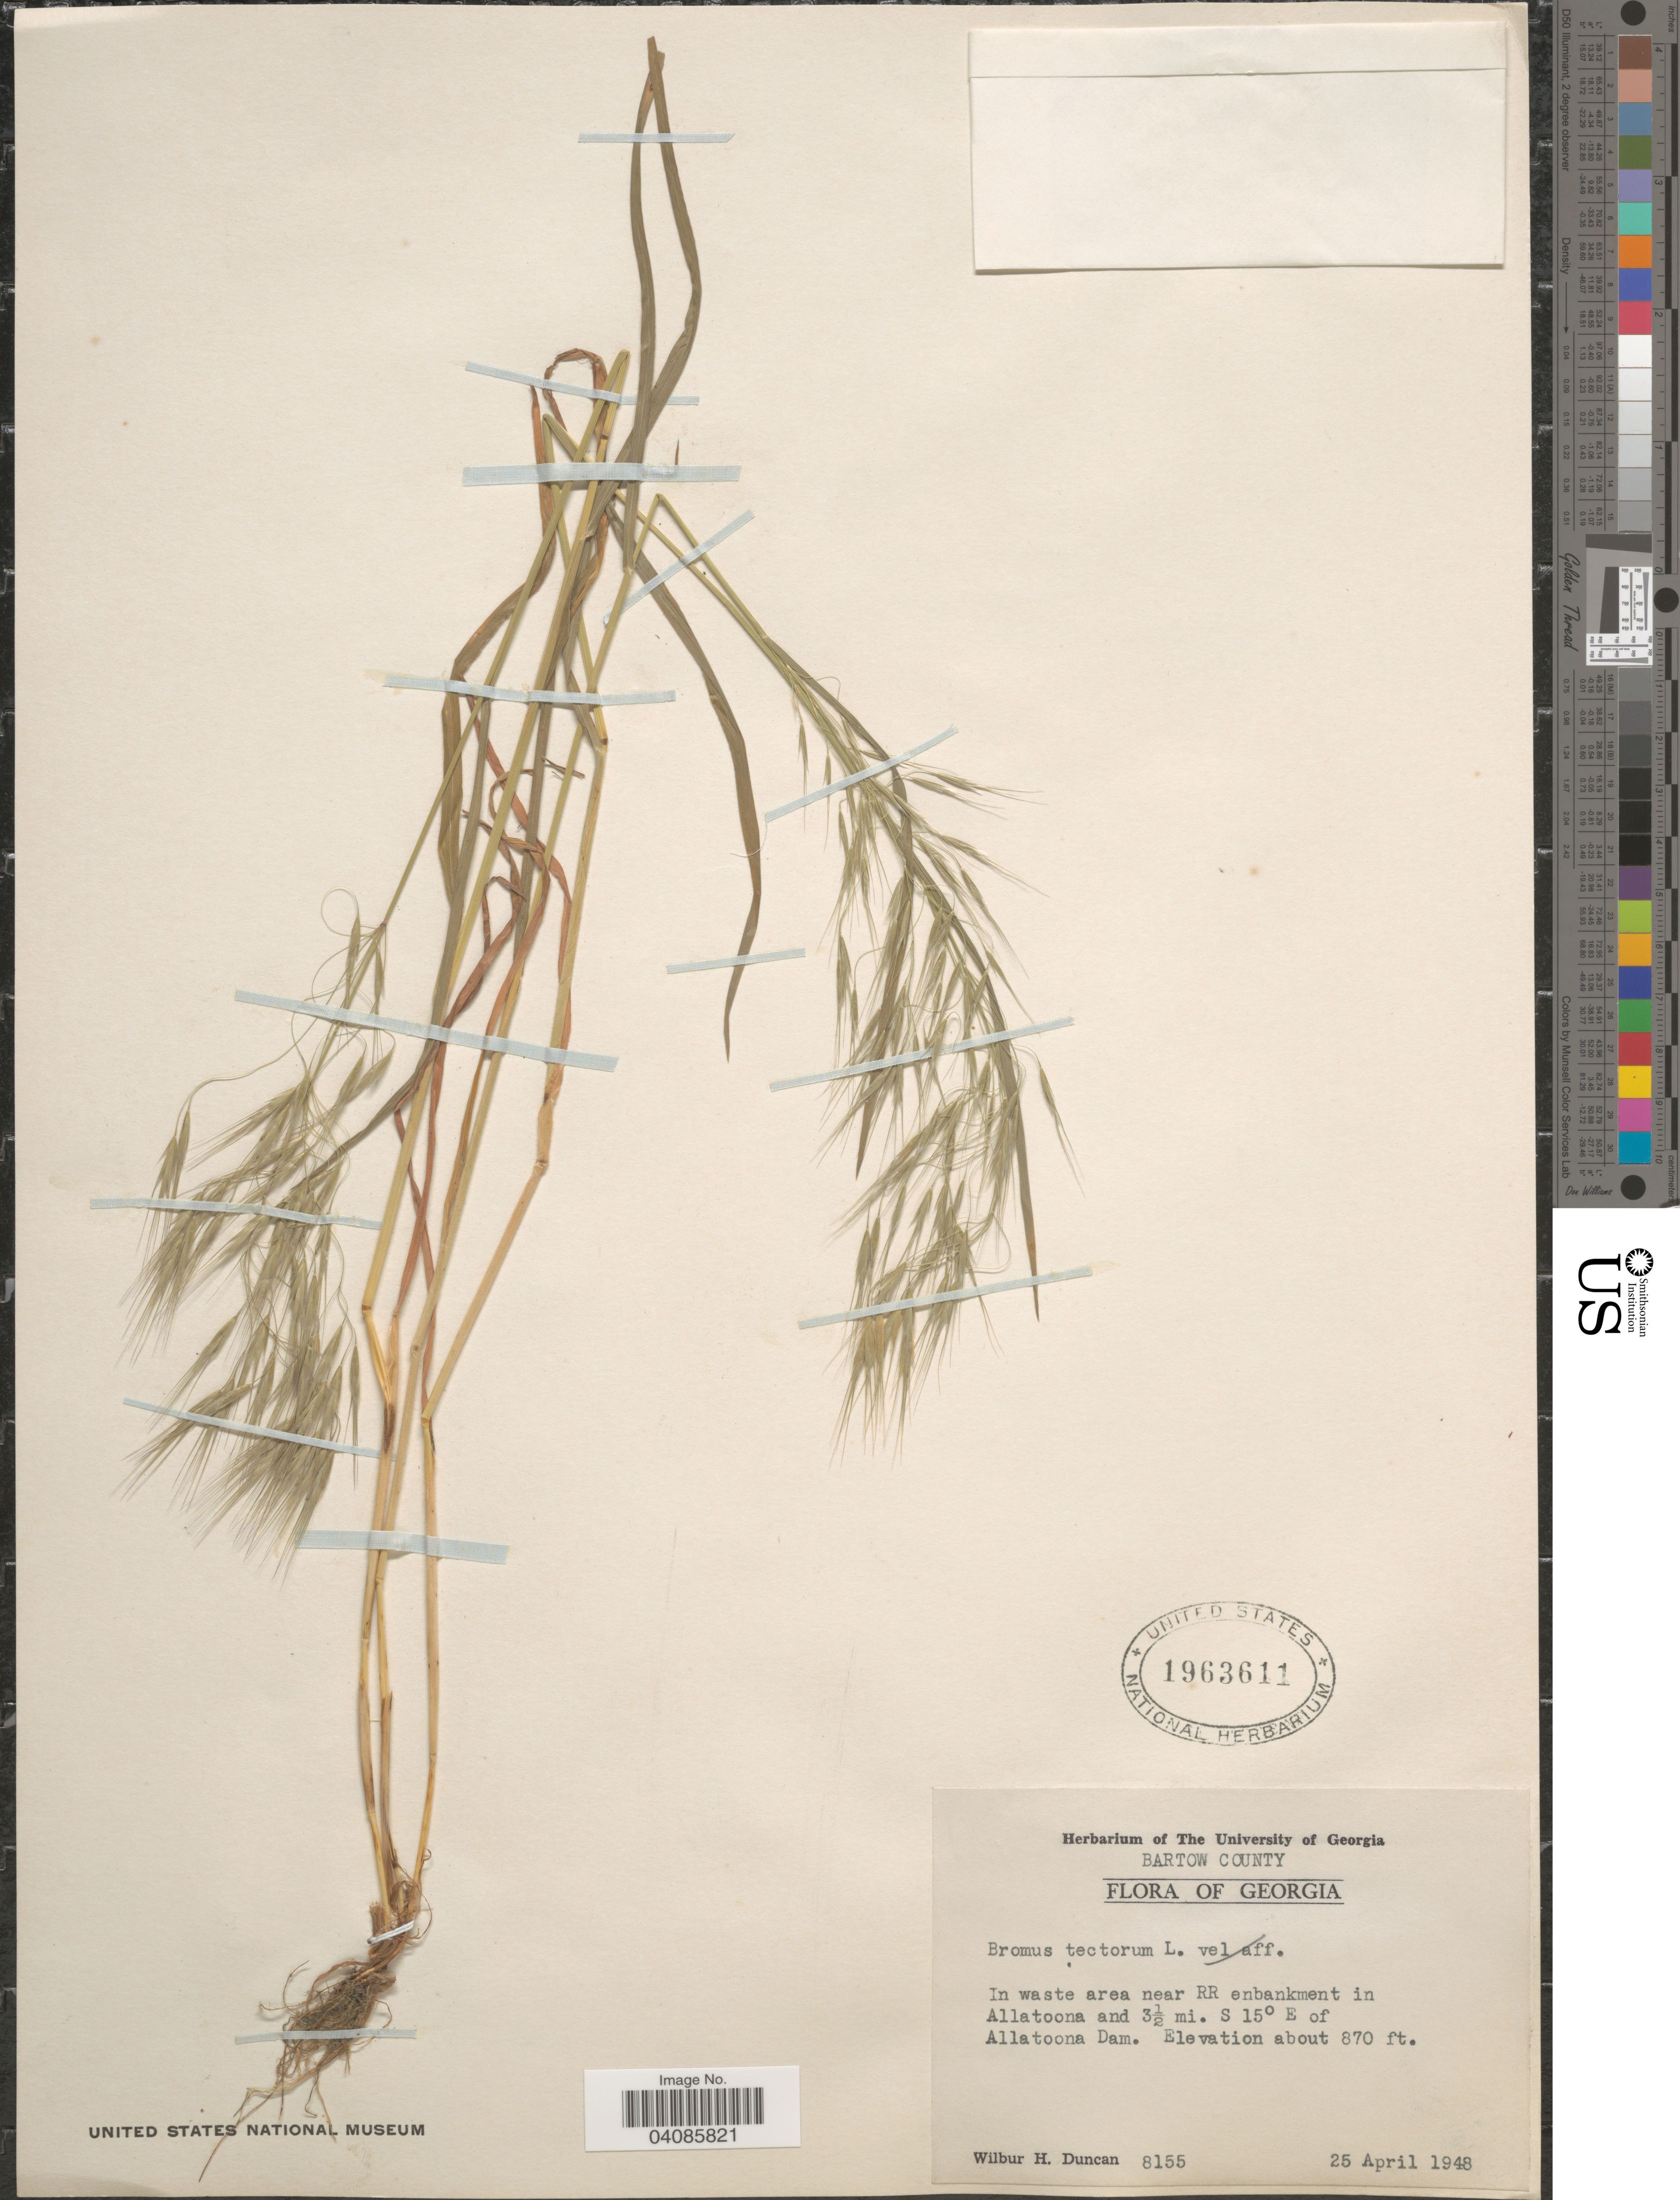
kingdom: Plantae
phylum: Tracheophyta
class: Liliopsida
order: Poales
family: Poaceae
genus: Bromus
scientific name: Bromus tectorum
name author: L.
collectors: W. H. Duncan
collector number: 8155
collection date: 1948-04-25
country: United States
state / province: Georgia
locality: Bartow County. In waste area near RR enbankment in Allatoona and 3½ mi. S 15° E of Allatoona Dam.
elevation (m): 265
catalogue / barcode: US 1963611